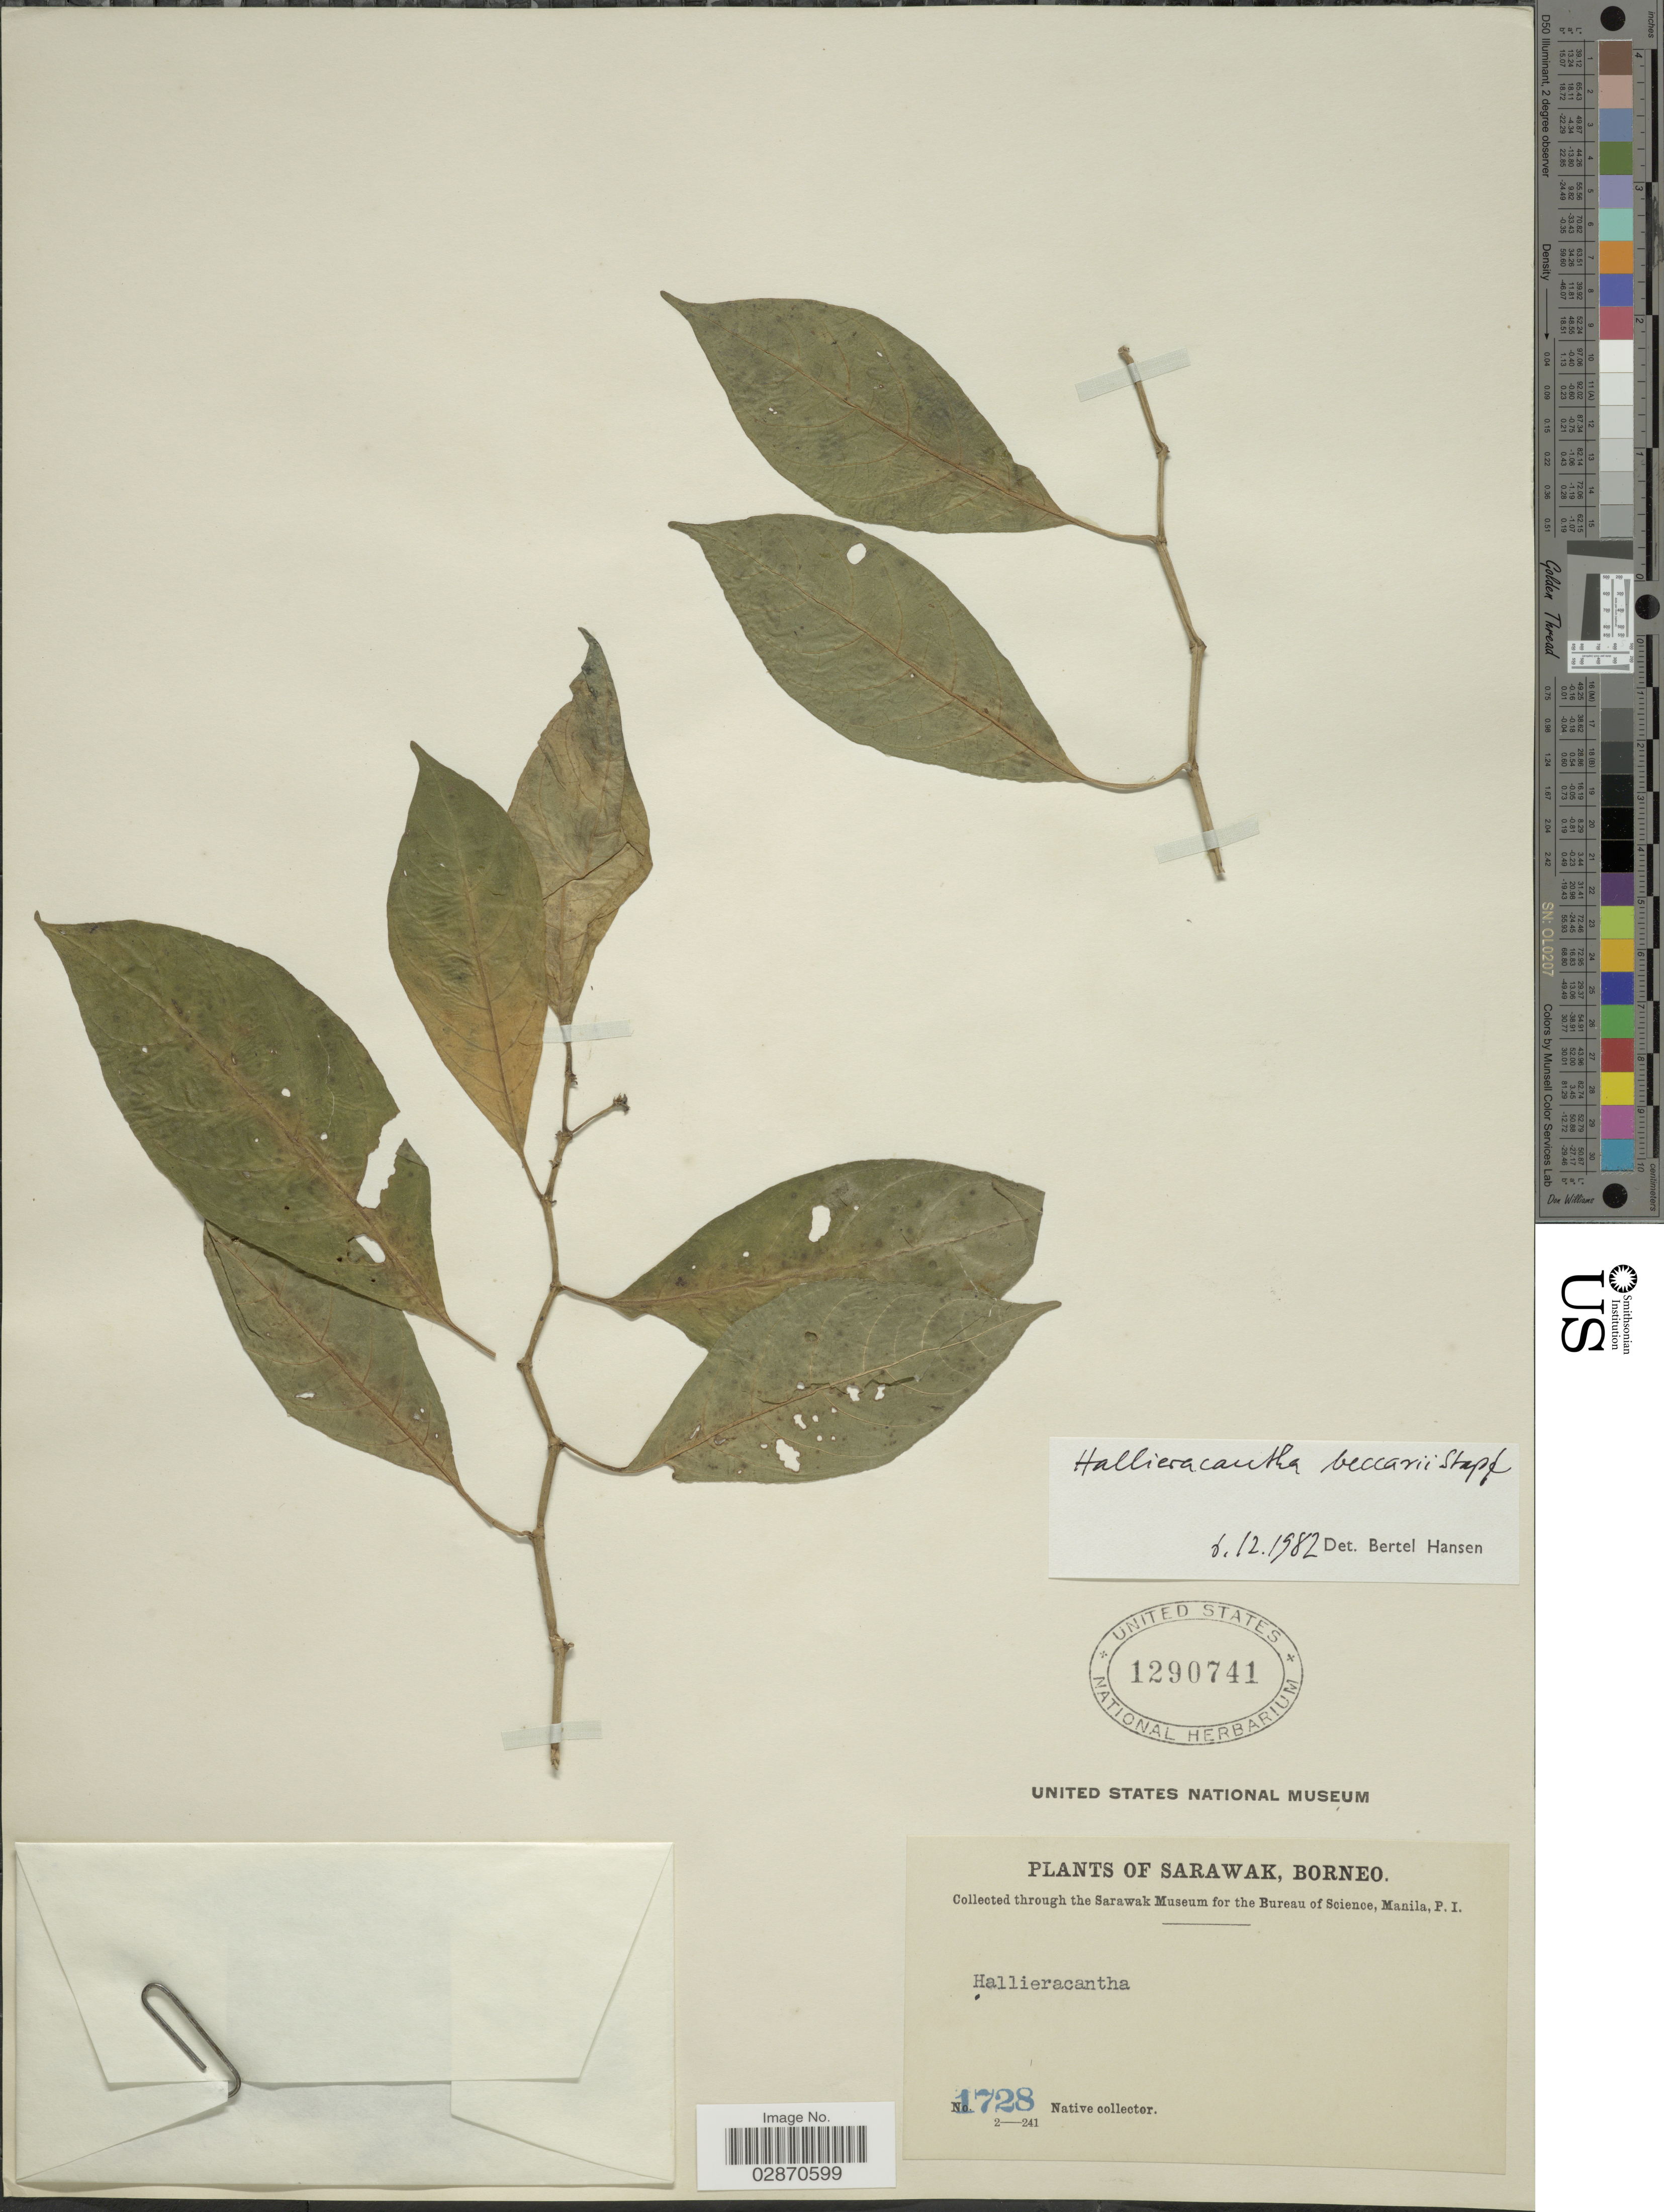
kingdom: Plantae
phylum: Tracheophyta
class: Magnoliopsida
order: Lamiales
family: Acanthaceae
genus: Hallieracantha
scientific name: Hallieracantha beccarii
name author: Stapf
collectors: Native collector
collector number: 1728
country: Malaysia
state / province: Sarawak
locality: Borneo.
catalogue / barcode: US 1290741